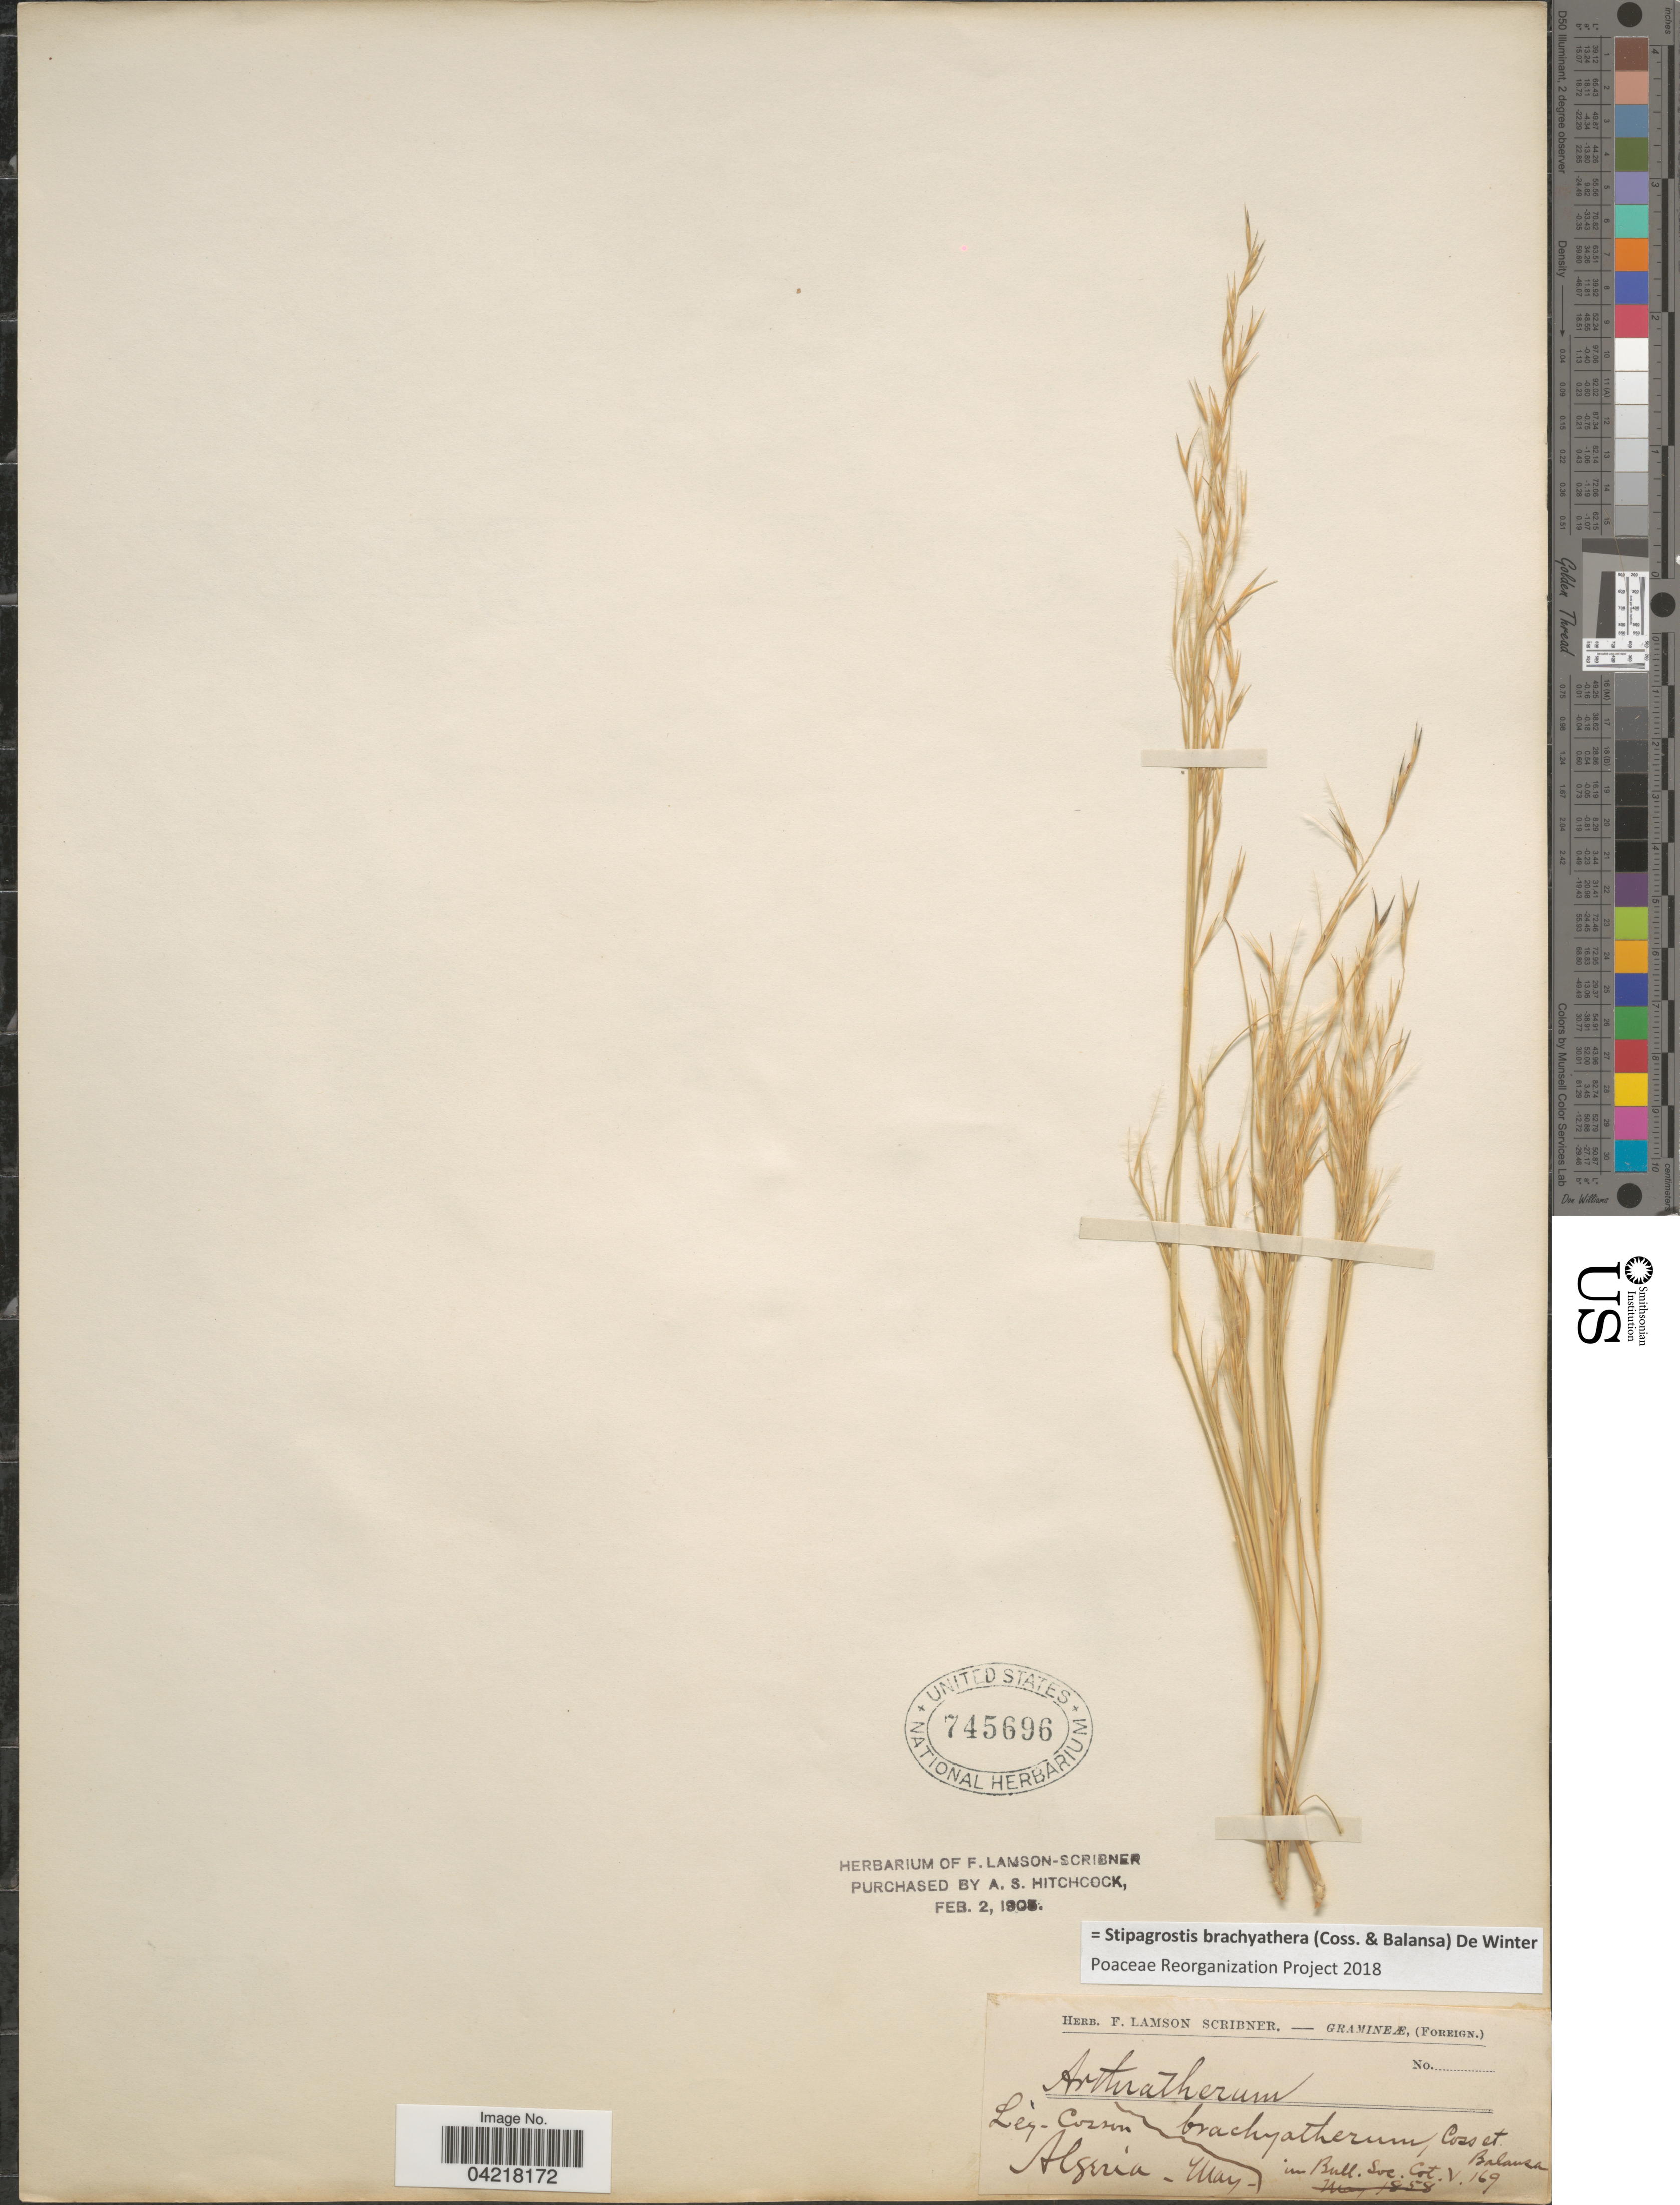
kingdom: Plantae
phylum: Tracheophyta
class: Liliopsida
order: Poales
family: Poaceae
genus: Stipagrostis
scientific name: Stipagrostis brachyathera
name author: (Coss. & Balansa) De Winter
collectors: -. Cosson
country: Algeria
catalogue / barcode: US 745696